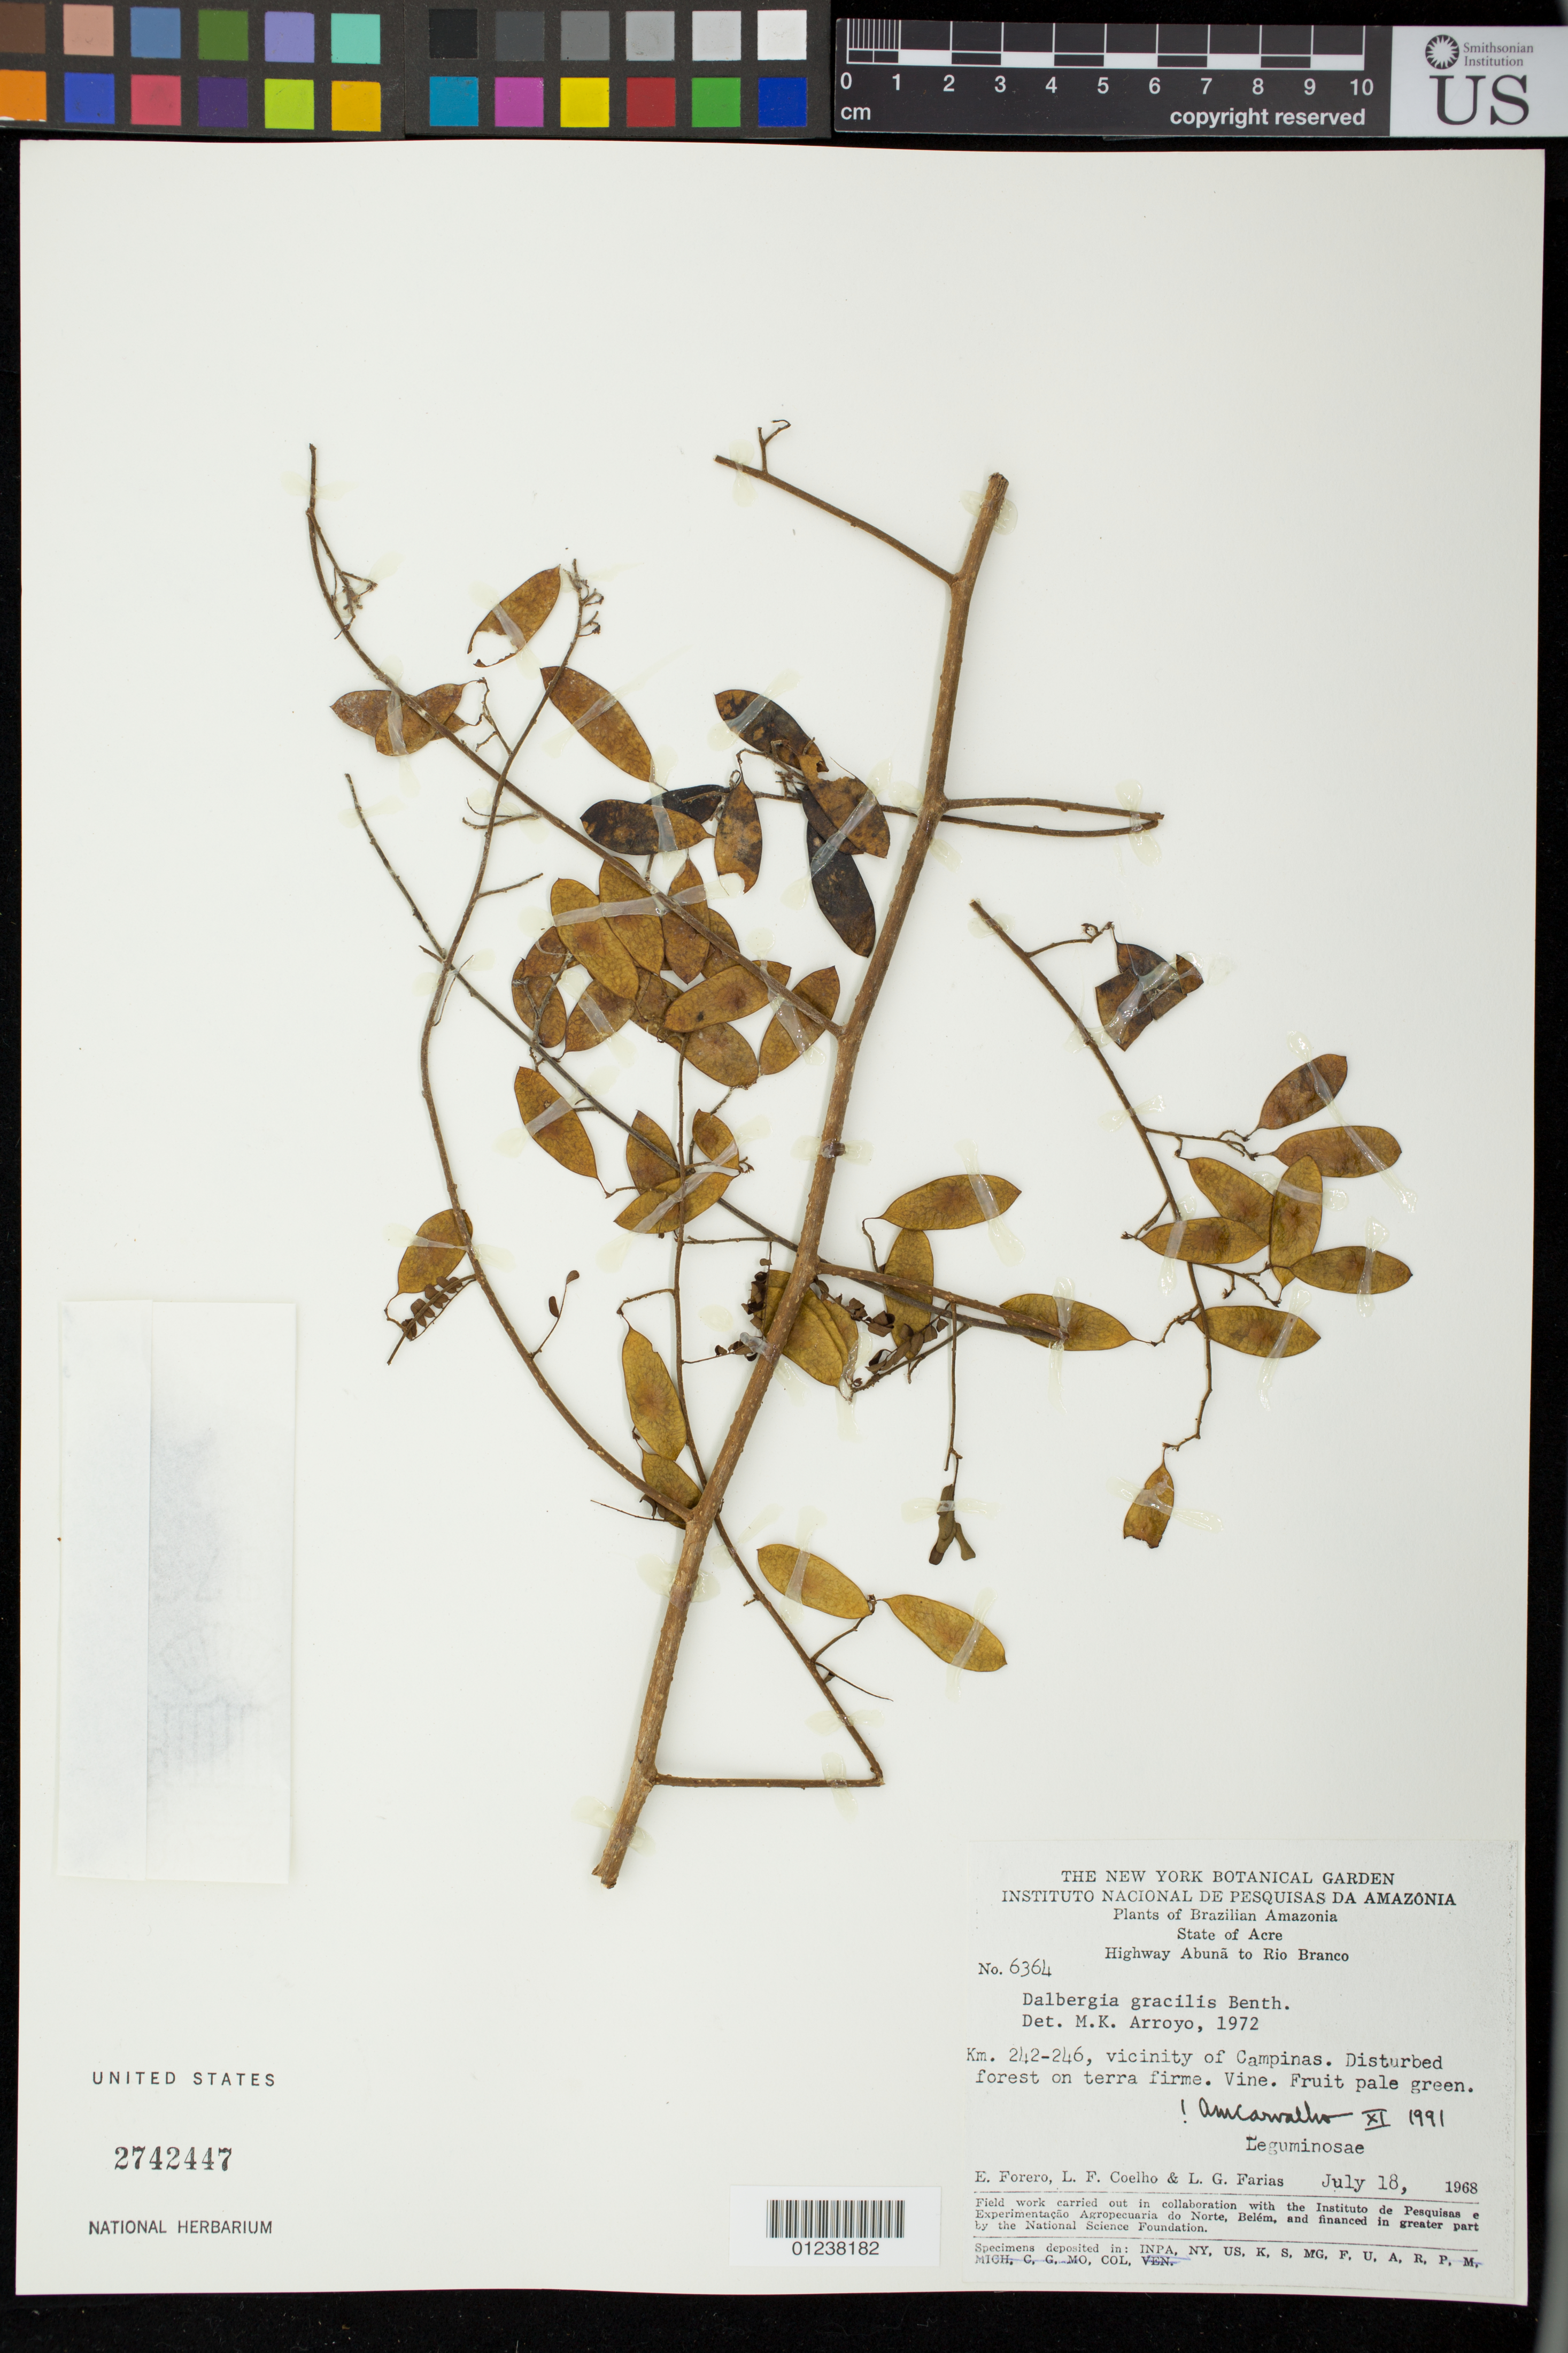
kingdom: Plantae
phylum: Tracheophyta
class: Magnoliopsida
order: Fabales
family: Fabaceae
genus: Dalbergia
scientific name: Dalbergia gracilis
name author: Benth.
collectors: E. Forero, L. F. Coelho & L. G. Farias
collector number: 6364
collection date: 1968-07-18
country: Brazil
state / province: Acre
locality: Highway Abuna to Rio Branco. Km. 242-246, vicinity of Campinas.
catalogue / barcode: US 2742447